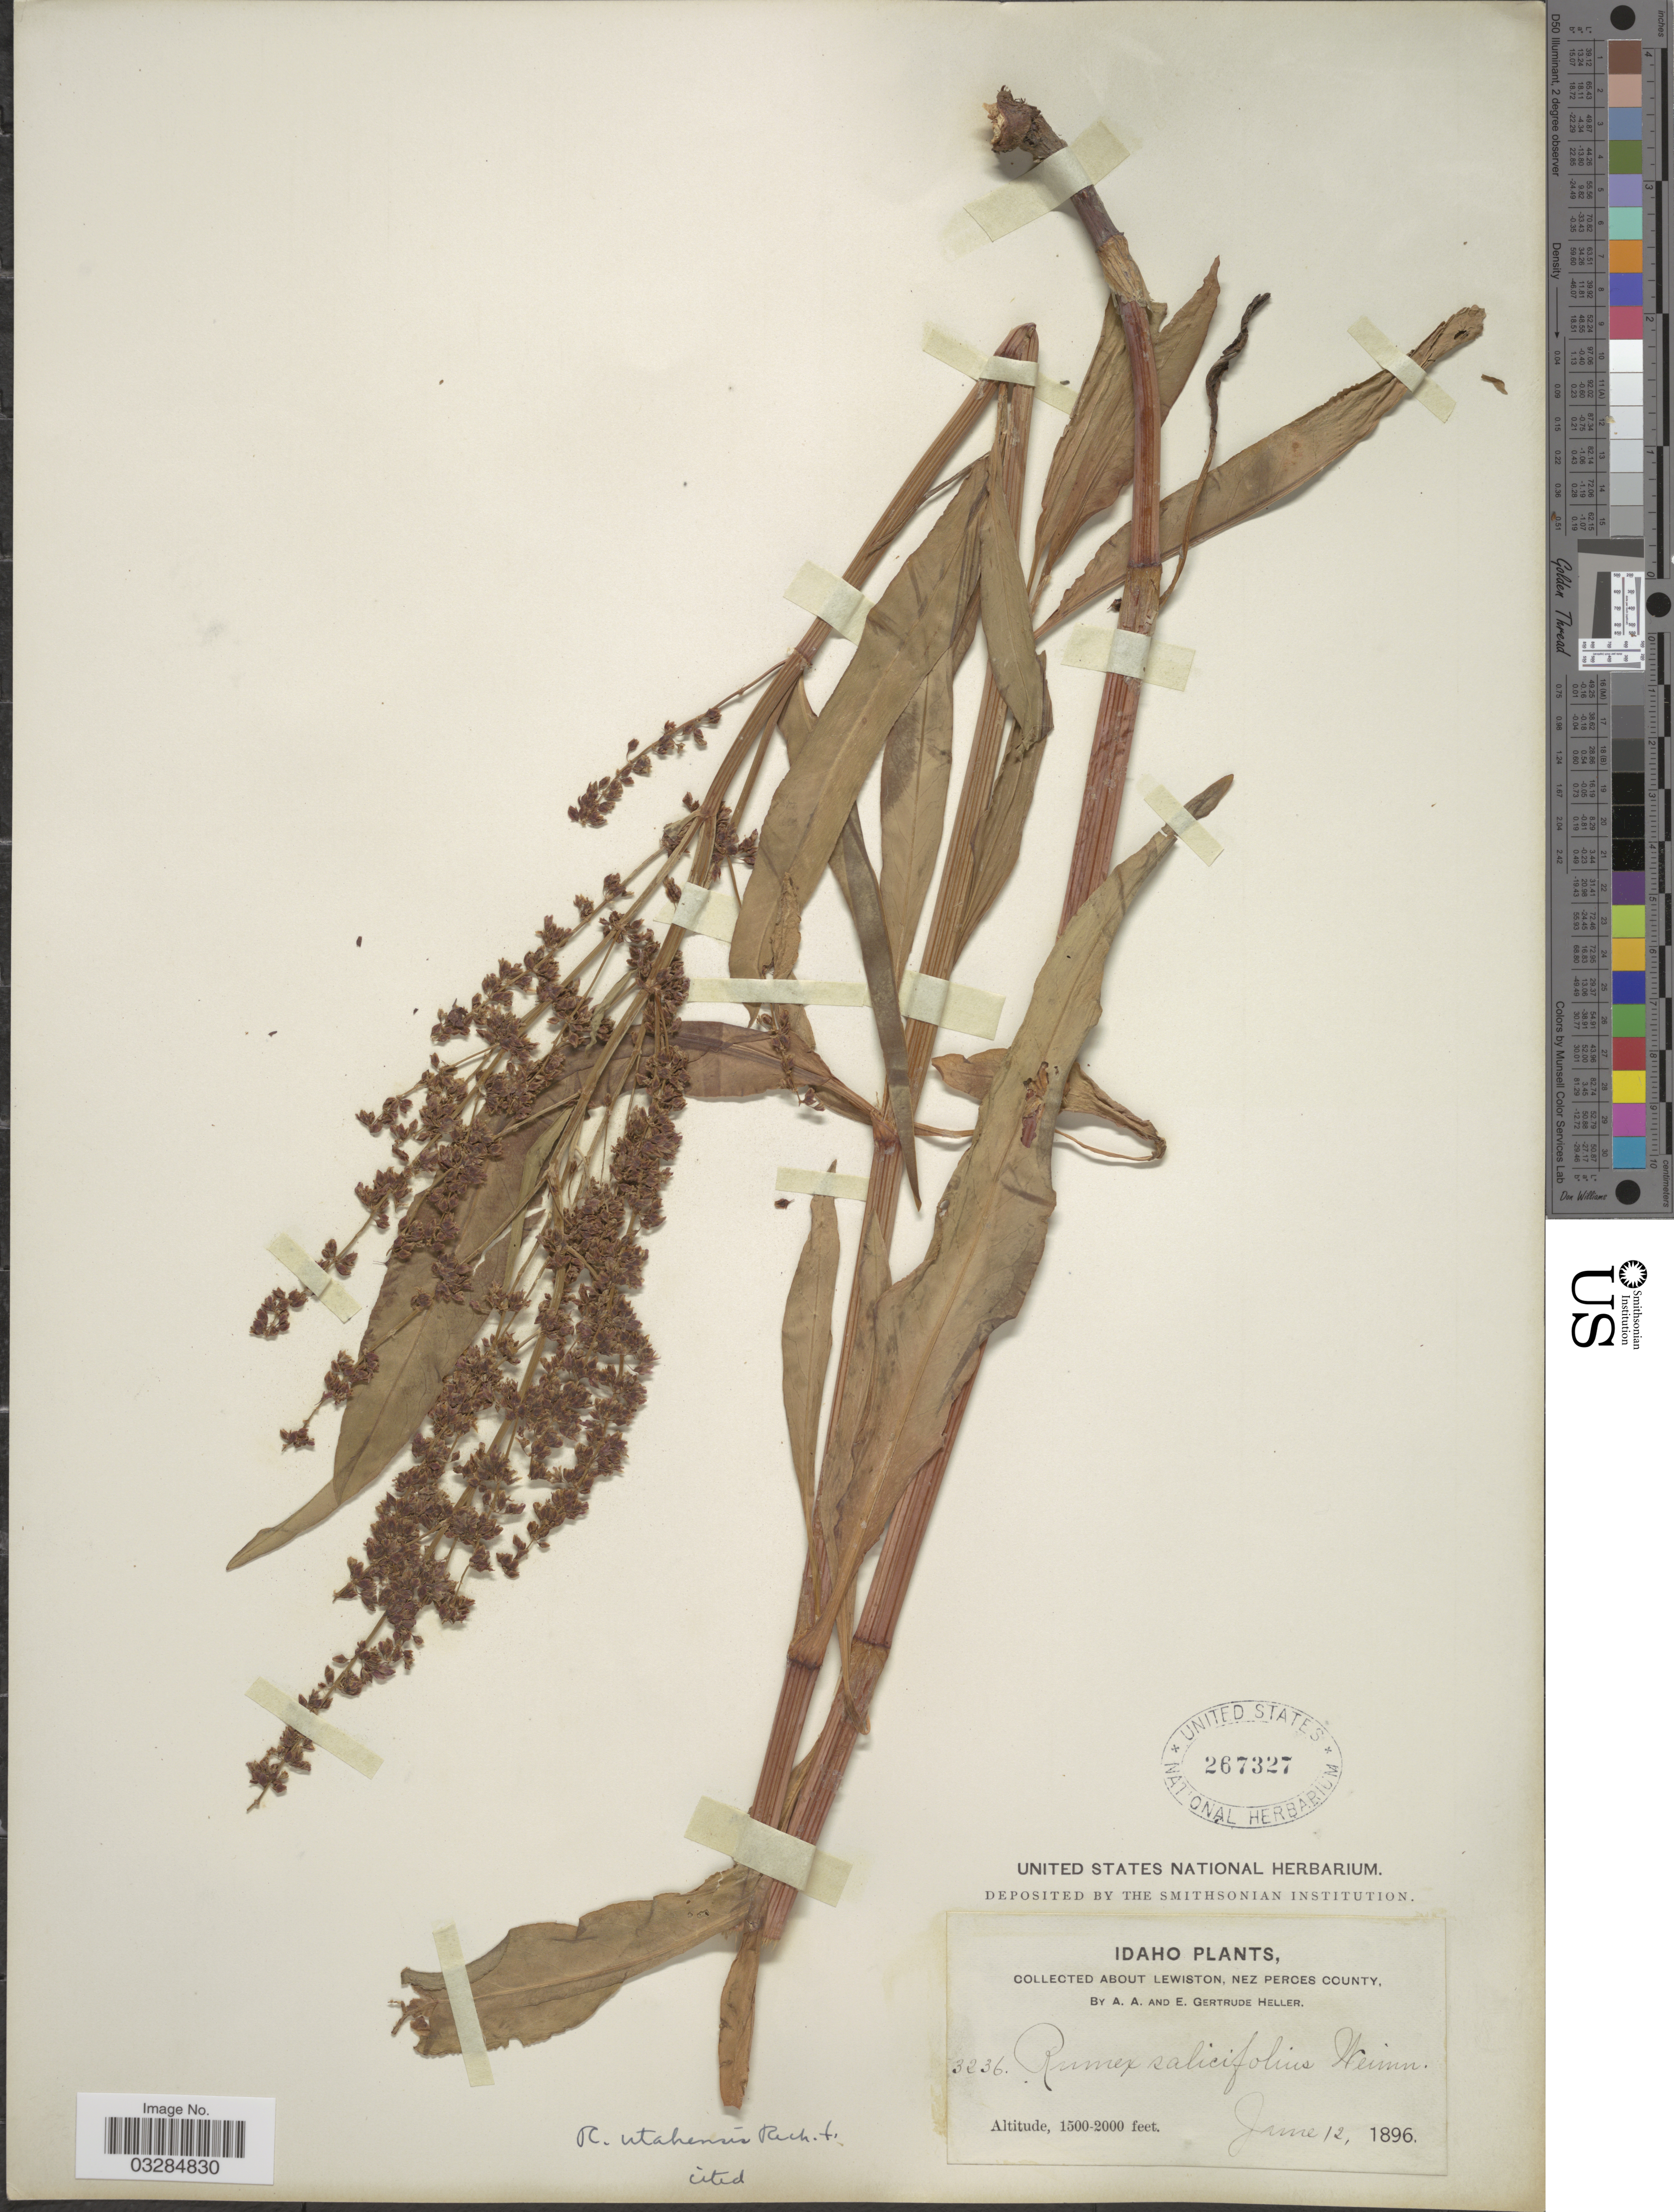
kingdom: Plantae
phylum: Tracheophyta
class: Magnoliopsida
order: Caryophyllales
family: Polygonaceae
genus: Rumex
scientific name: Rumex utahensis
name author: Rech. f.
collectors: A. A. Heller & E. Gertrude Heller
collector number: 3236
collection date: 1896-06-12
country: United States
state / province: Idaho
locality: About Lewiston, Nez Perces County.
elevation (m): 457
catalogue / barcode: US 267327